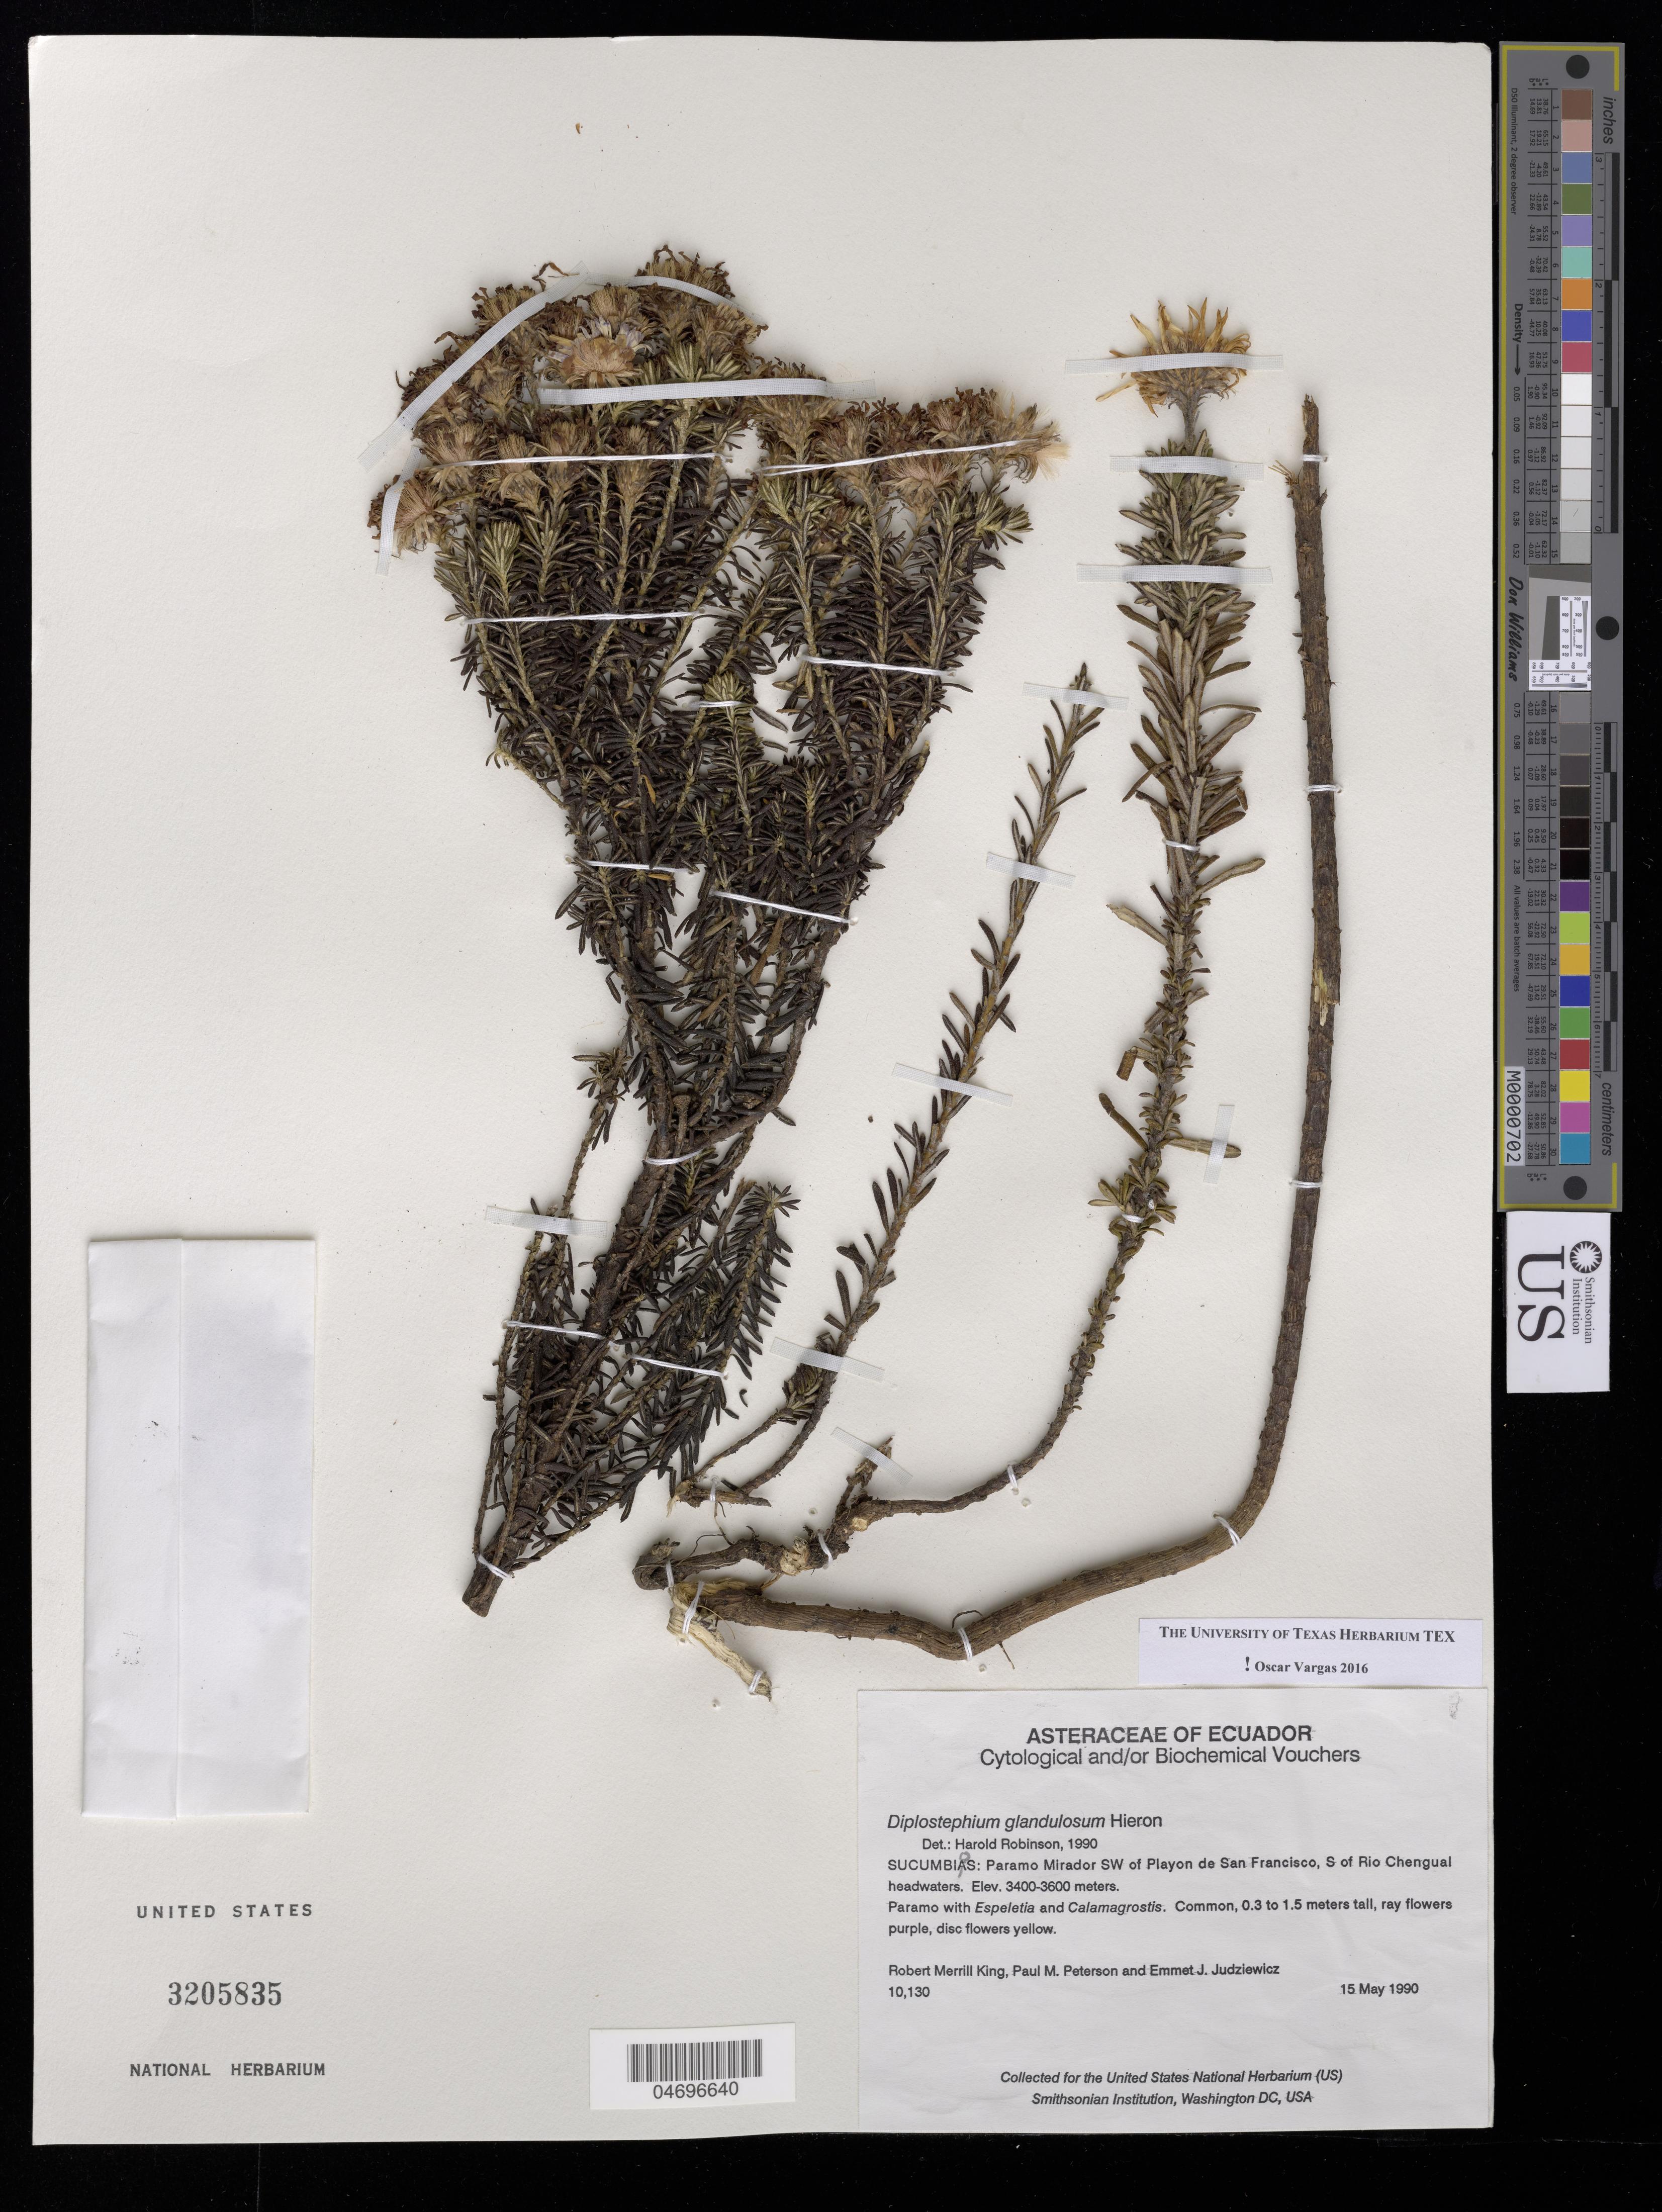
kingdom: Plantae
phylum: Tracheophyta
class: Magnoliopsida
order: Asterales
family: Asteraceae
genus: Diplostephium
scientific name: Diplostephium glandulosum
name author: Hieron.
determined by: Vargas, Oscar M.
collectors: R. M. King, P. M. Peterson & E. J. Judziewicz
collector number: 10130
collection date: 1990-05-15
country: Ecuador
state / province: Sucumbíos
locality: Sucumbíos: Paramo Mirador SW of Playon de San Francisco, S of Rio Chengual headwaters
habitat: Paramo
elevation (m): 3400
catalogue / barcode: US 3205835